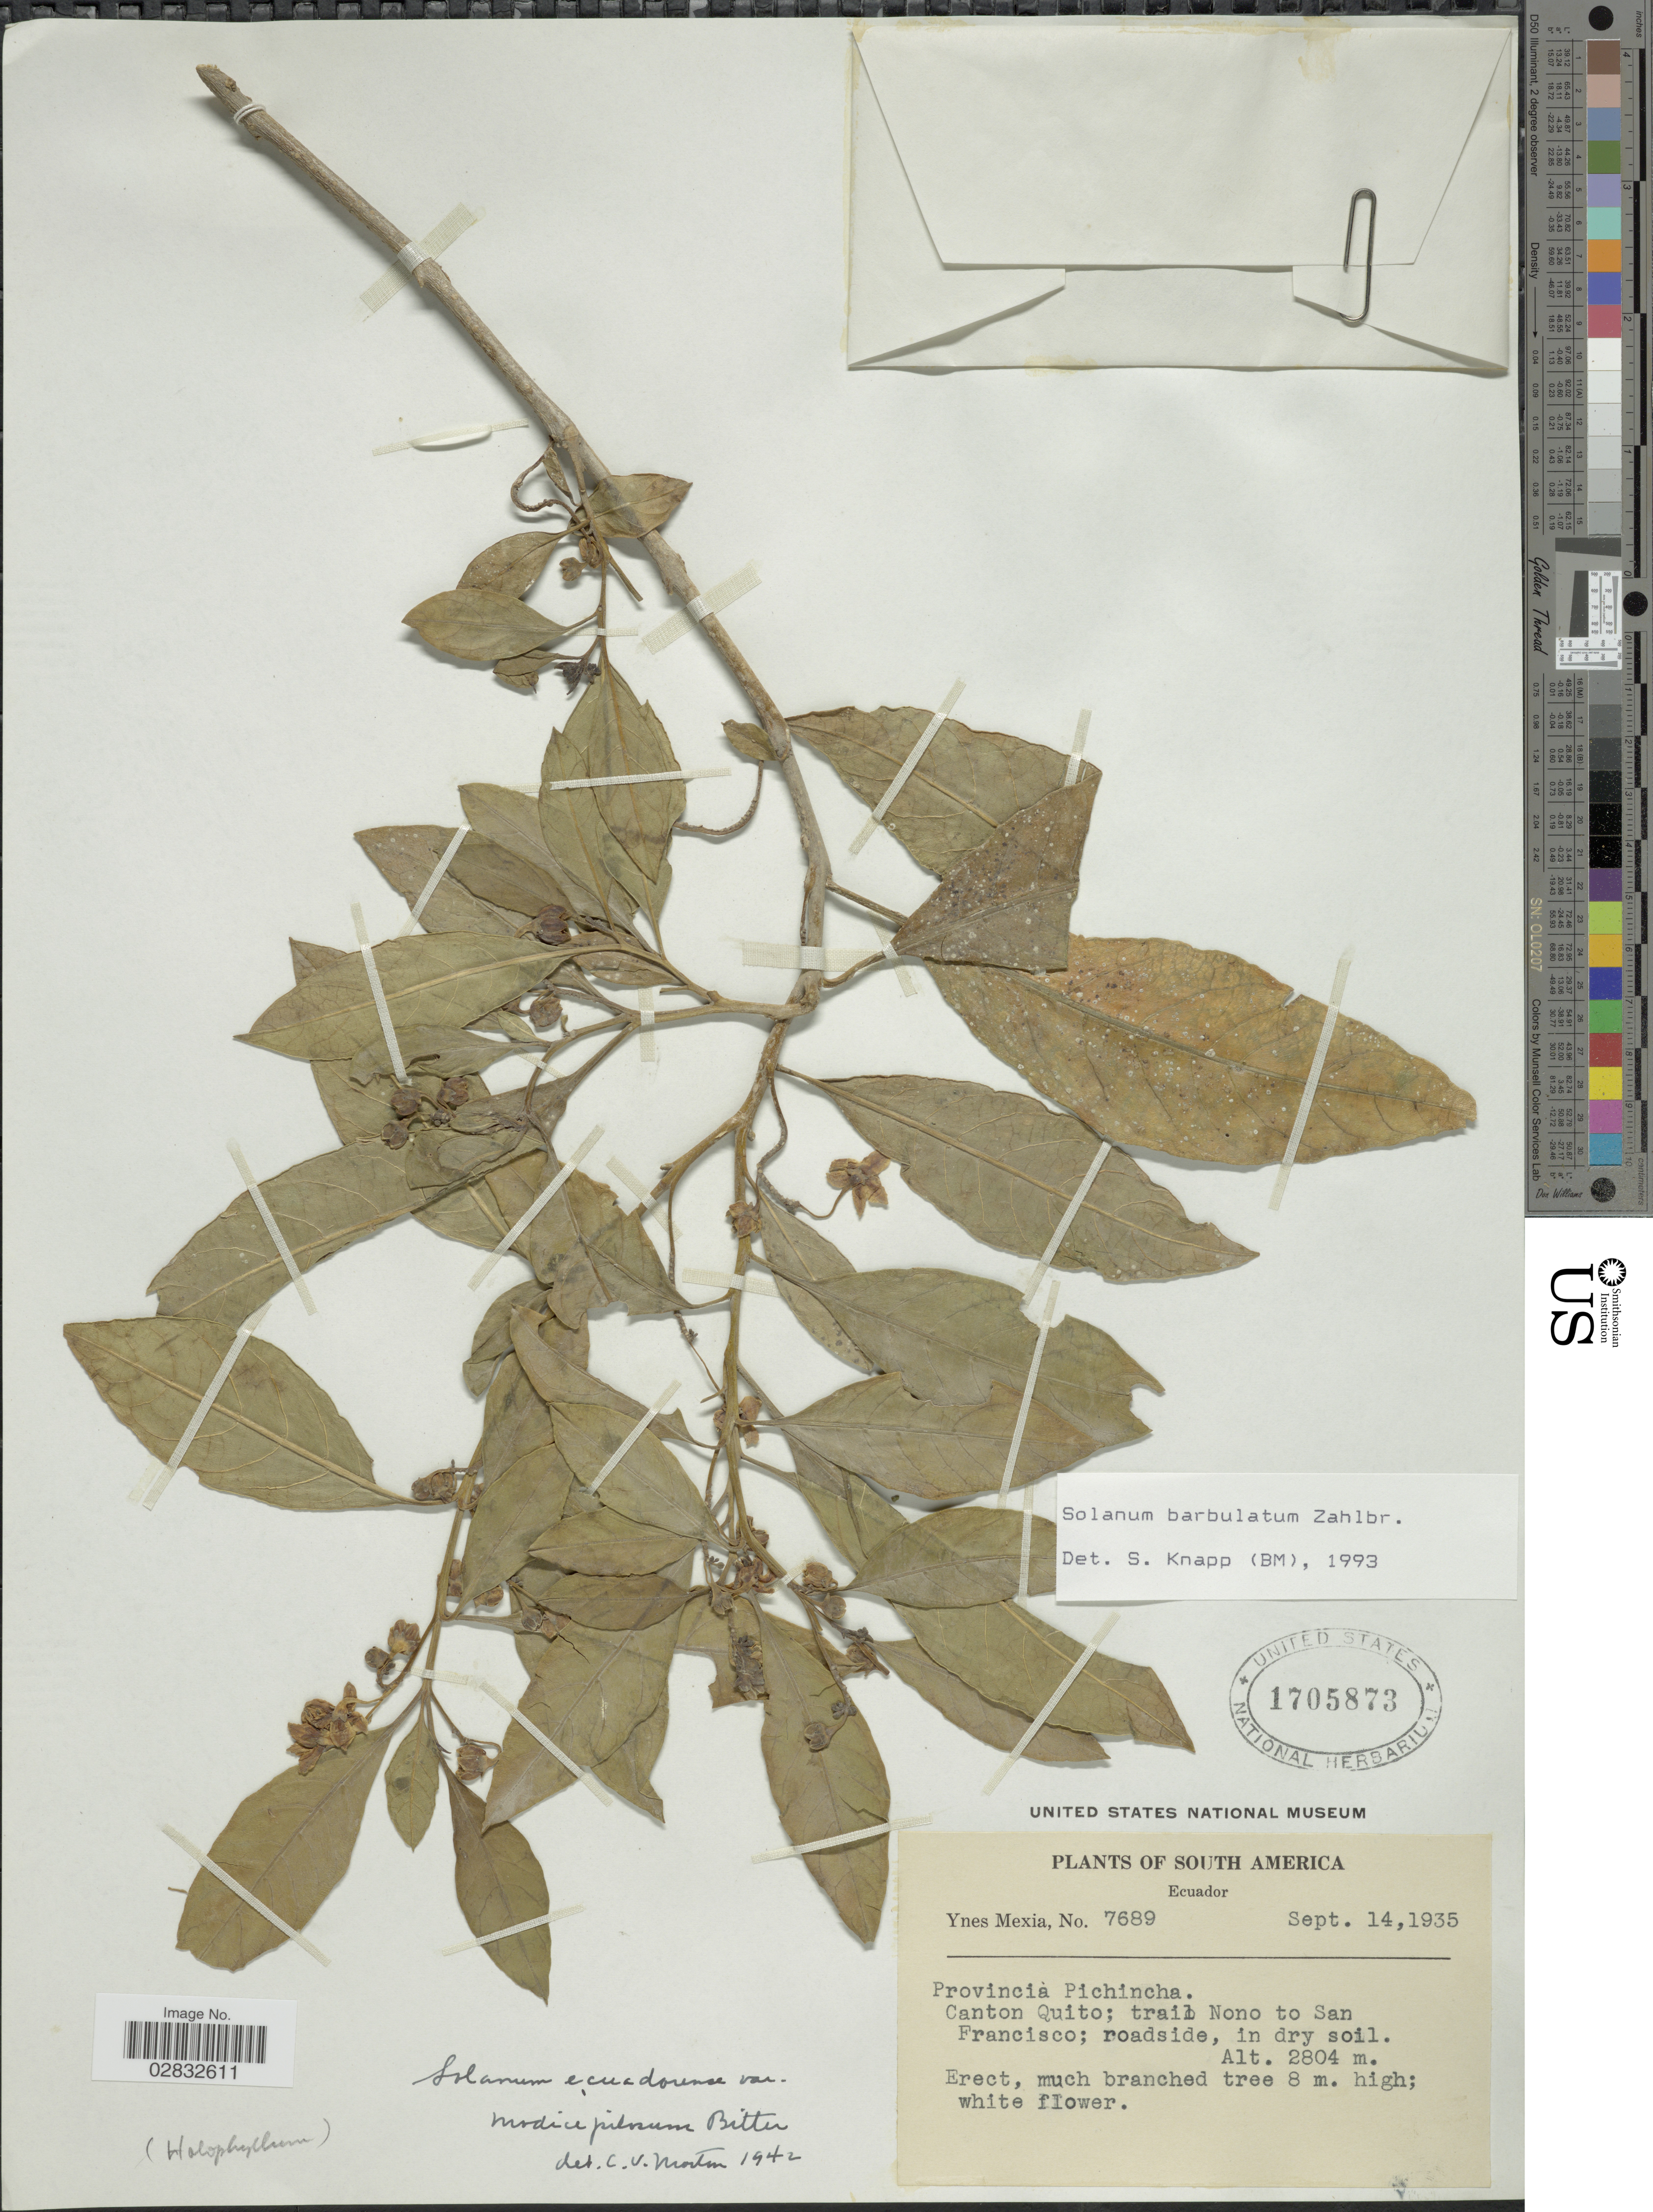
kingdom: Plantae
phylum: Tracheophyta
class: Magnoliopsida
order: Solanales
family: Solanaceae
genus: Solanum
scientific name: Solanum barbulatum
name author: Zahlbr.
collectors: Y. Mexia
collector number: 7689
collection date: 1935-09-14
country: Ecuador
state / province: Pichincha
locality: Canton Quito, trail Nono to San Francisco.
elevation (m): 2804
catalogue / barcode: US 1705873